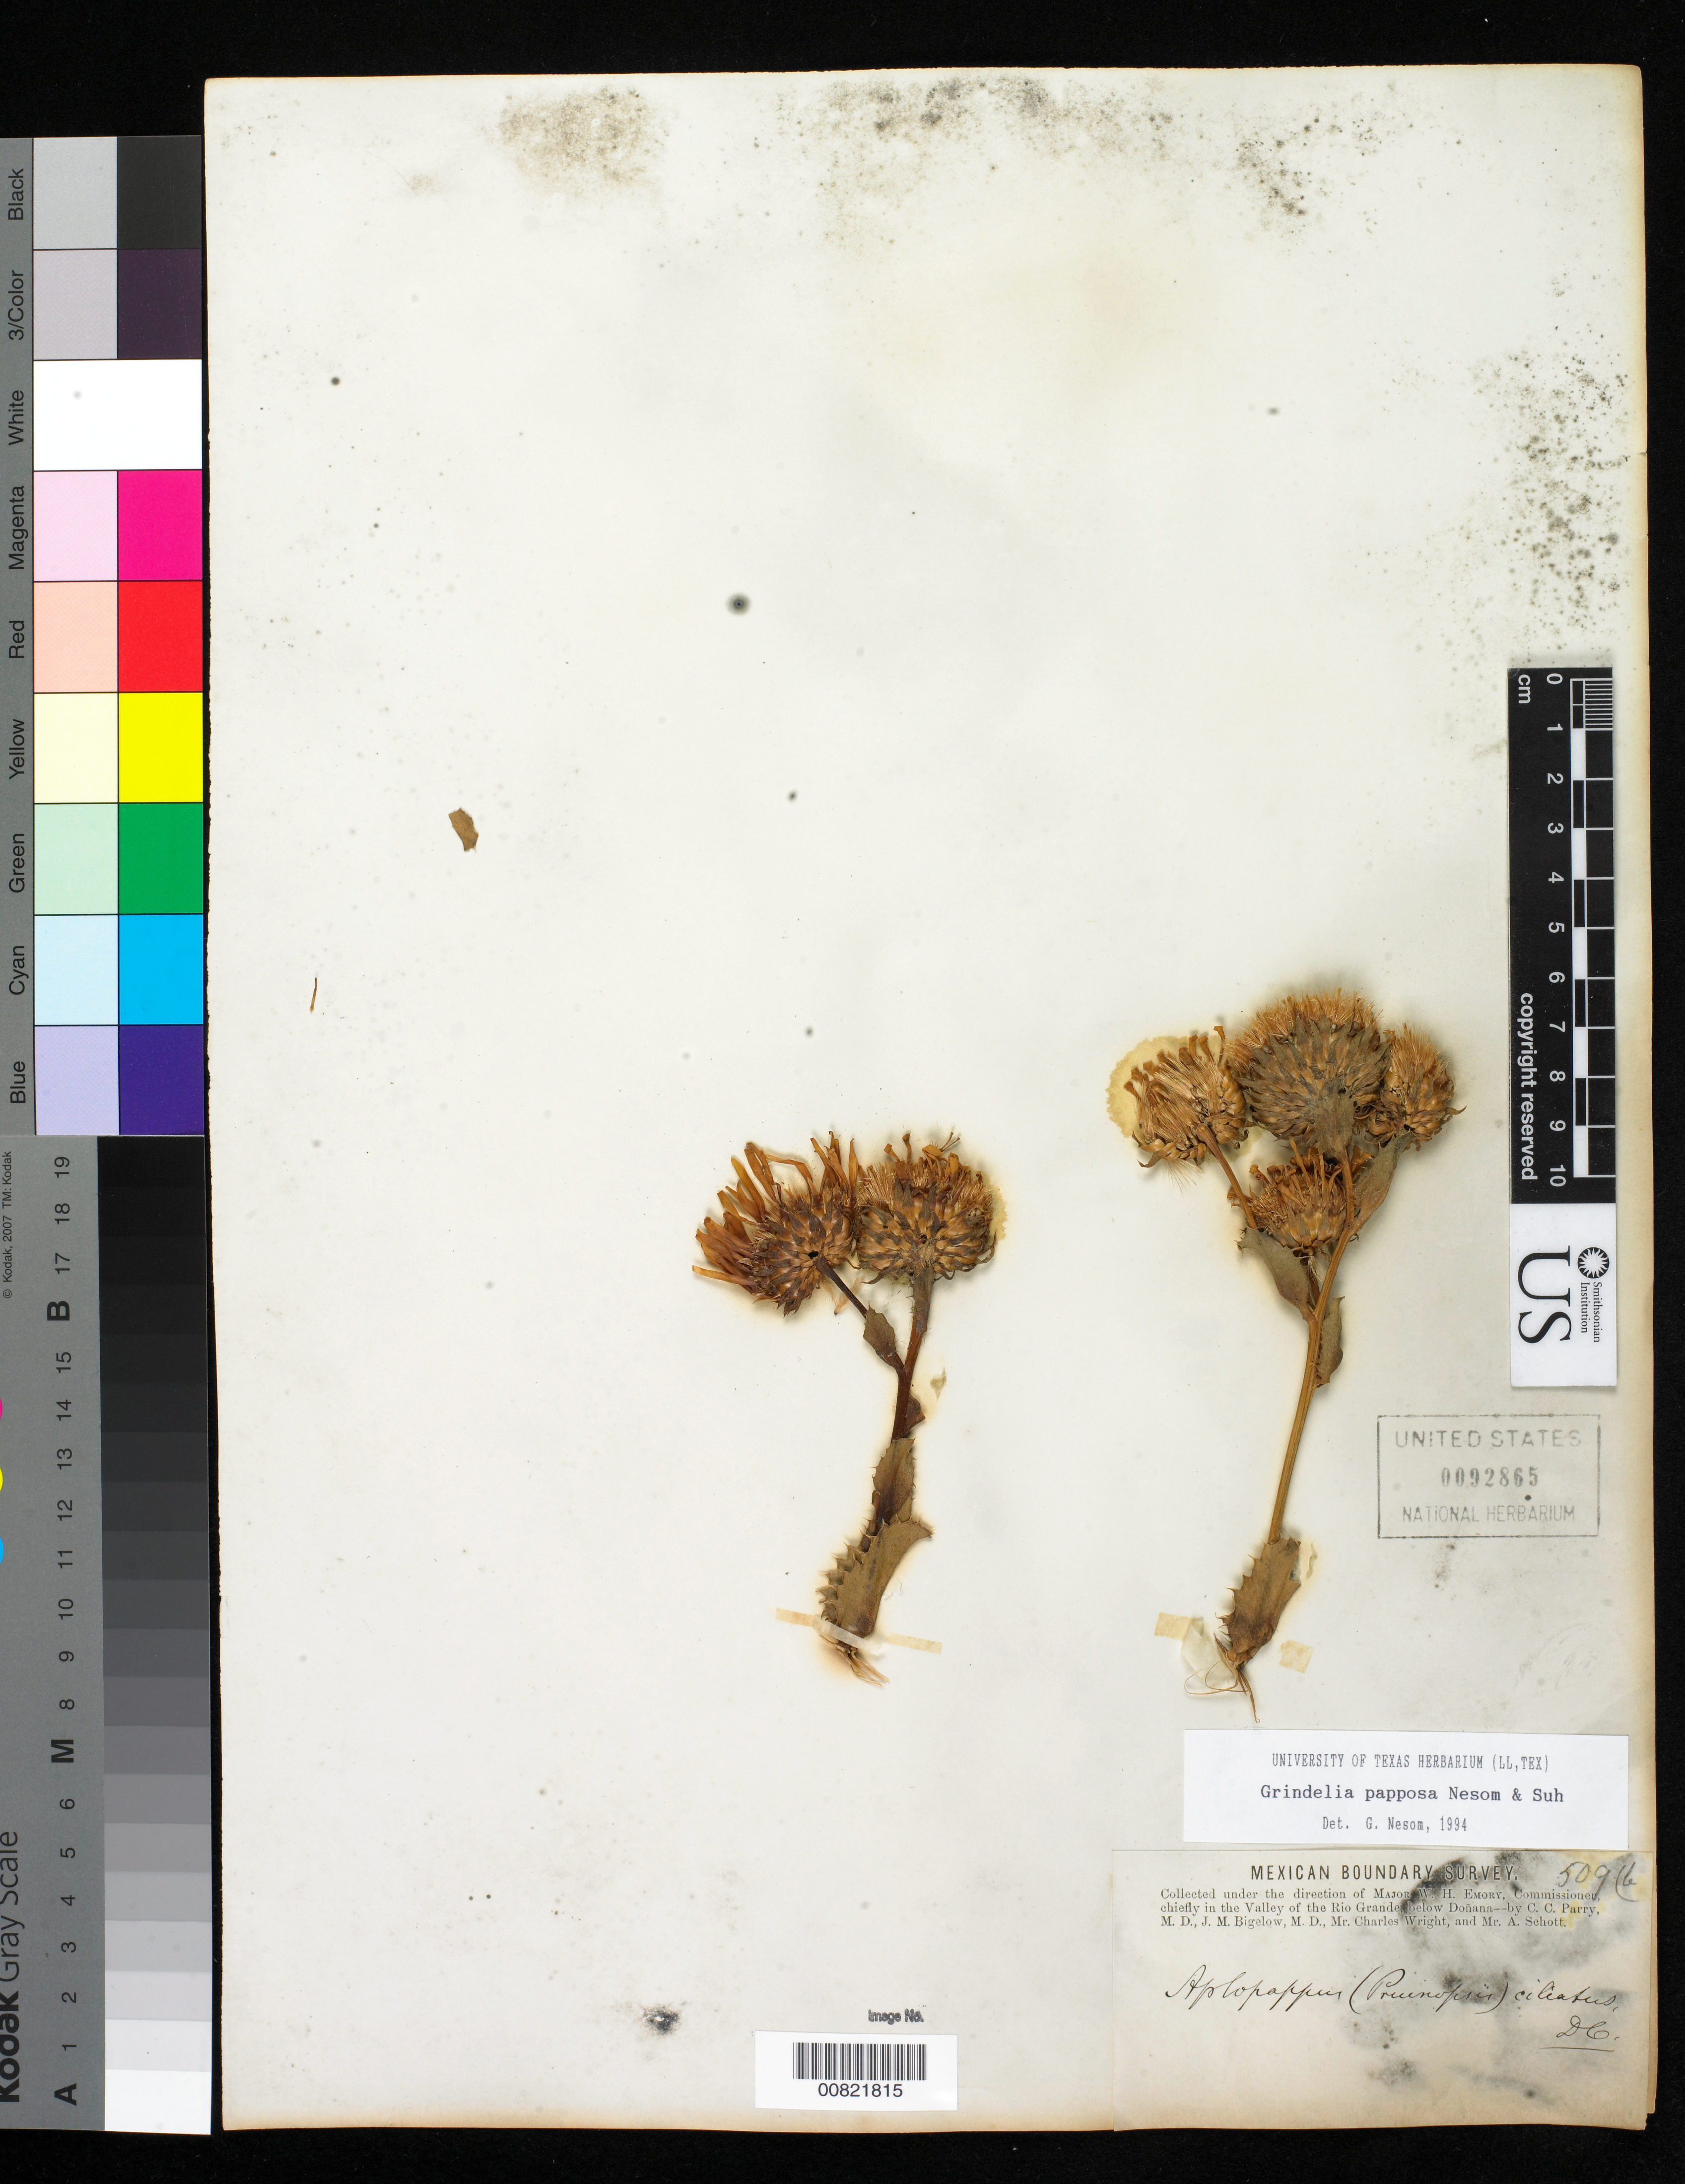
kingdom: Plantae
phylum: Tracheophyta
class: Magnoliopsida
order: Asterales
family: Asteraceae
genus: Grindelia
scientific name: Grindelia papposa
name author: G.L. Nesom & Suh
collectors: C. C. Parry, J. M. Bigelow, C. Wright & A. C. V. Schott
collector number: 509b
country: United States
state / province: New Mexico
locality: Valley of the Rio Grande, below Doñana, New Mexico.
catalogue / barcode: US 92865